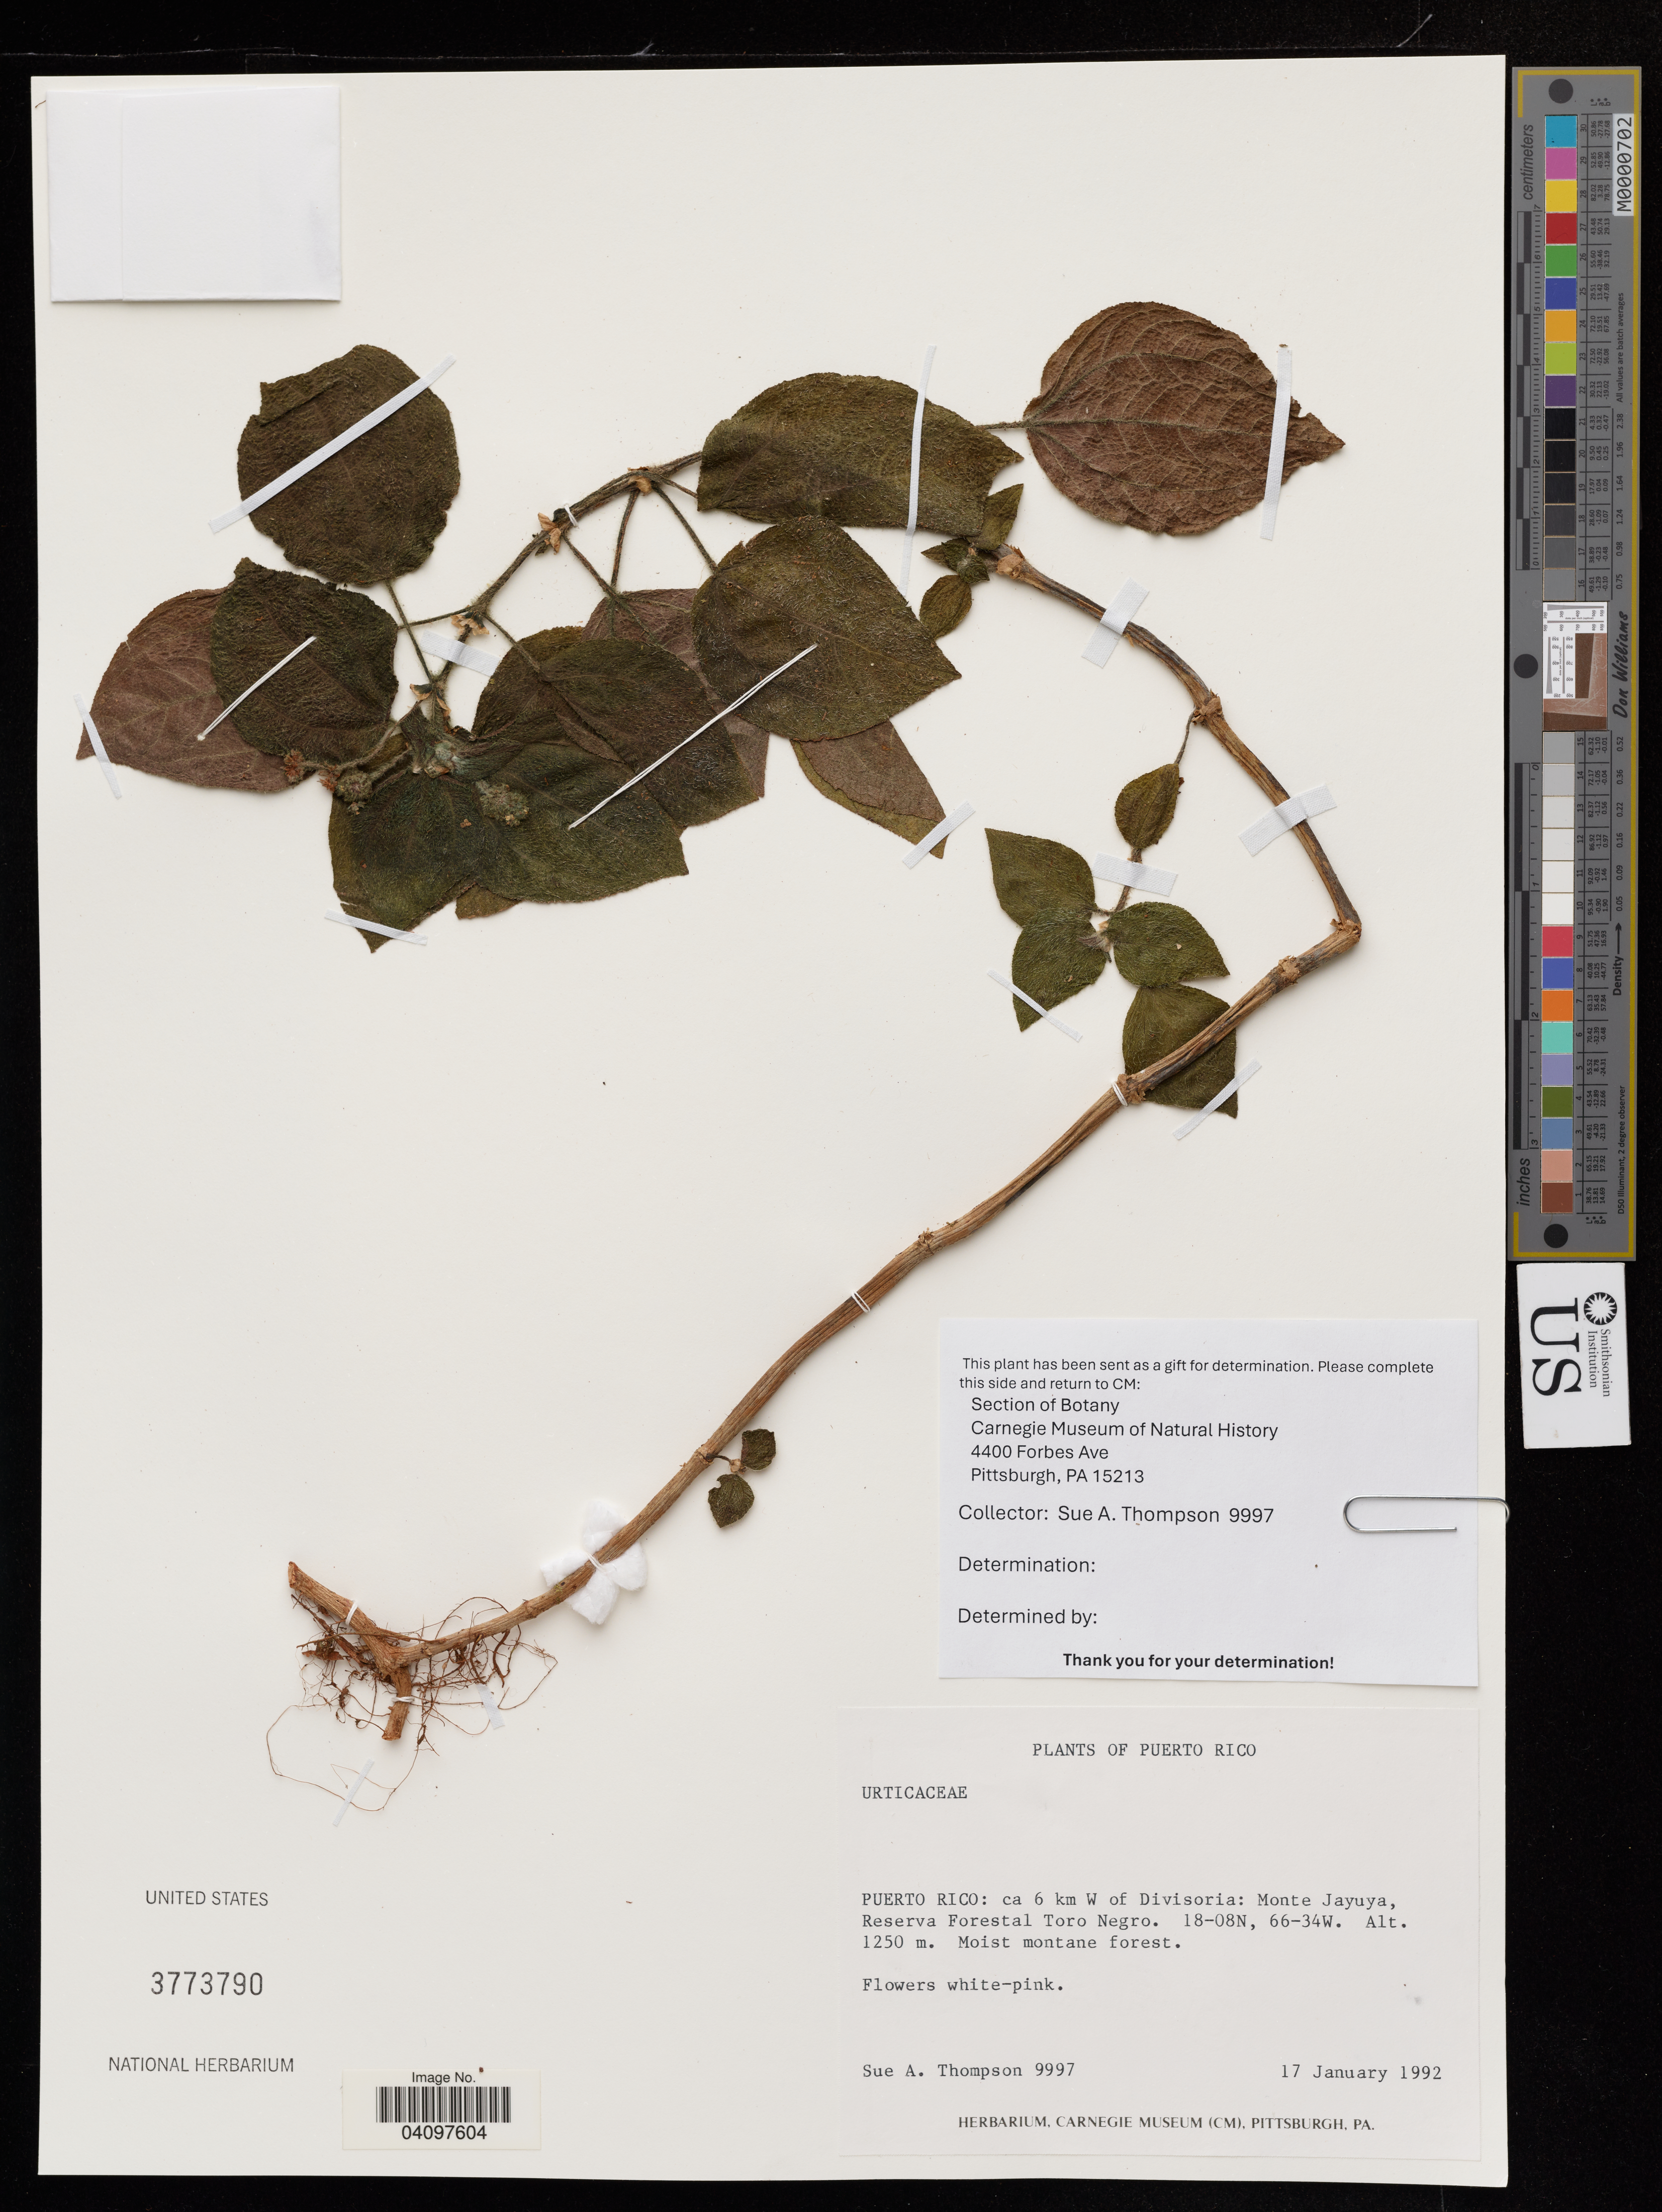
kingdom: Plantae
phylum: Tracheophyta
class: Magnoliopsida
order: Rosales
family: Urticaceae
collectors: S. A. Thompson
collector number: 9997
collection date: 1992-01-17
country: Puerto Rico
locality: Puerto Rico: ca 6 km W of Divisoria: Monte Jayuya, Reserva Forestal Toro Negro.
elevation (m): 1250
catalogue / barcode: US 3773790